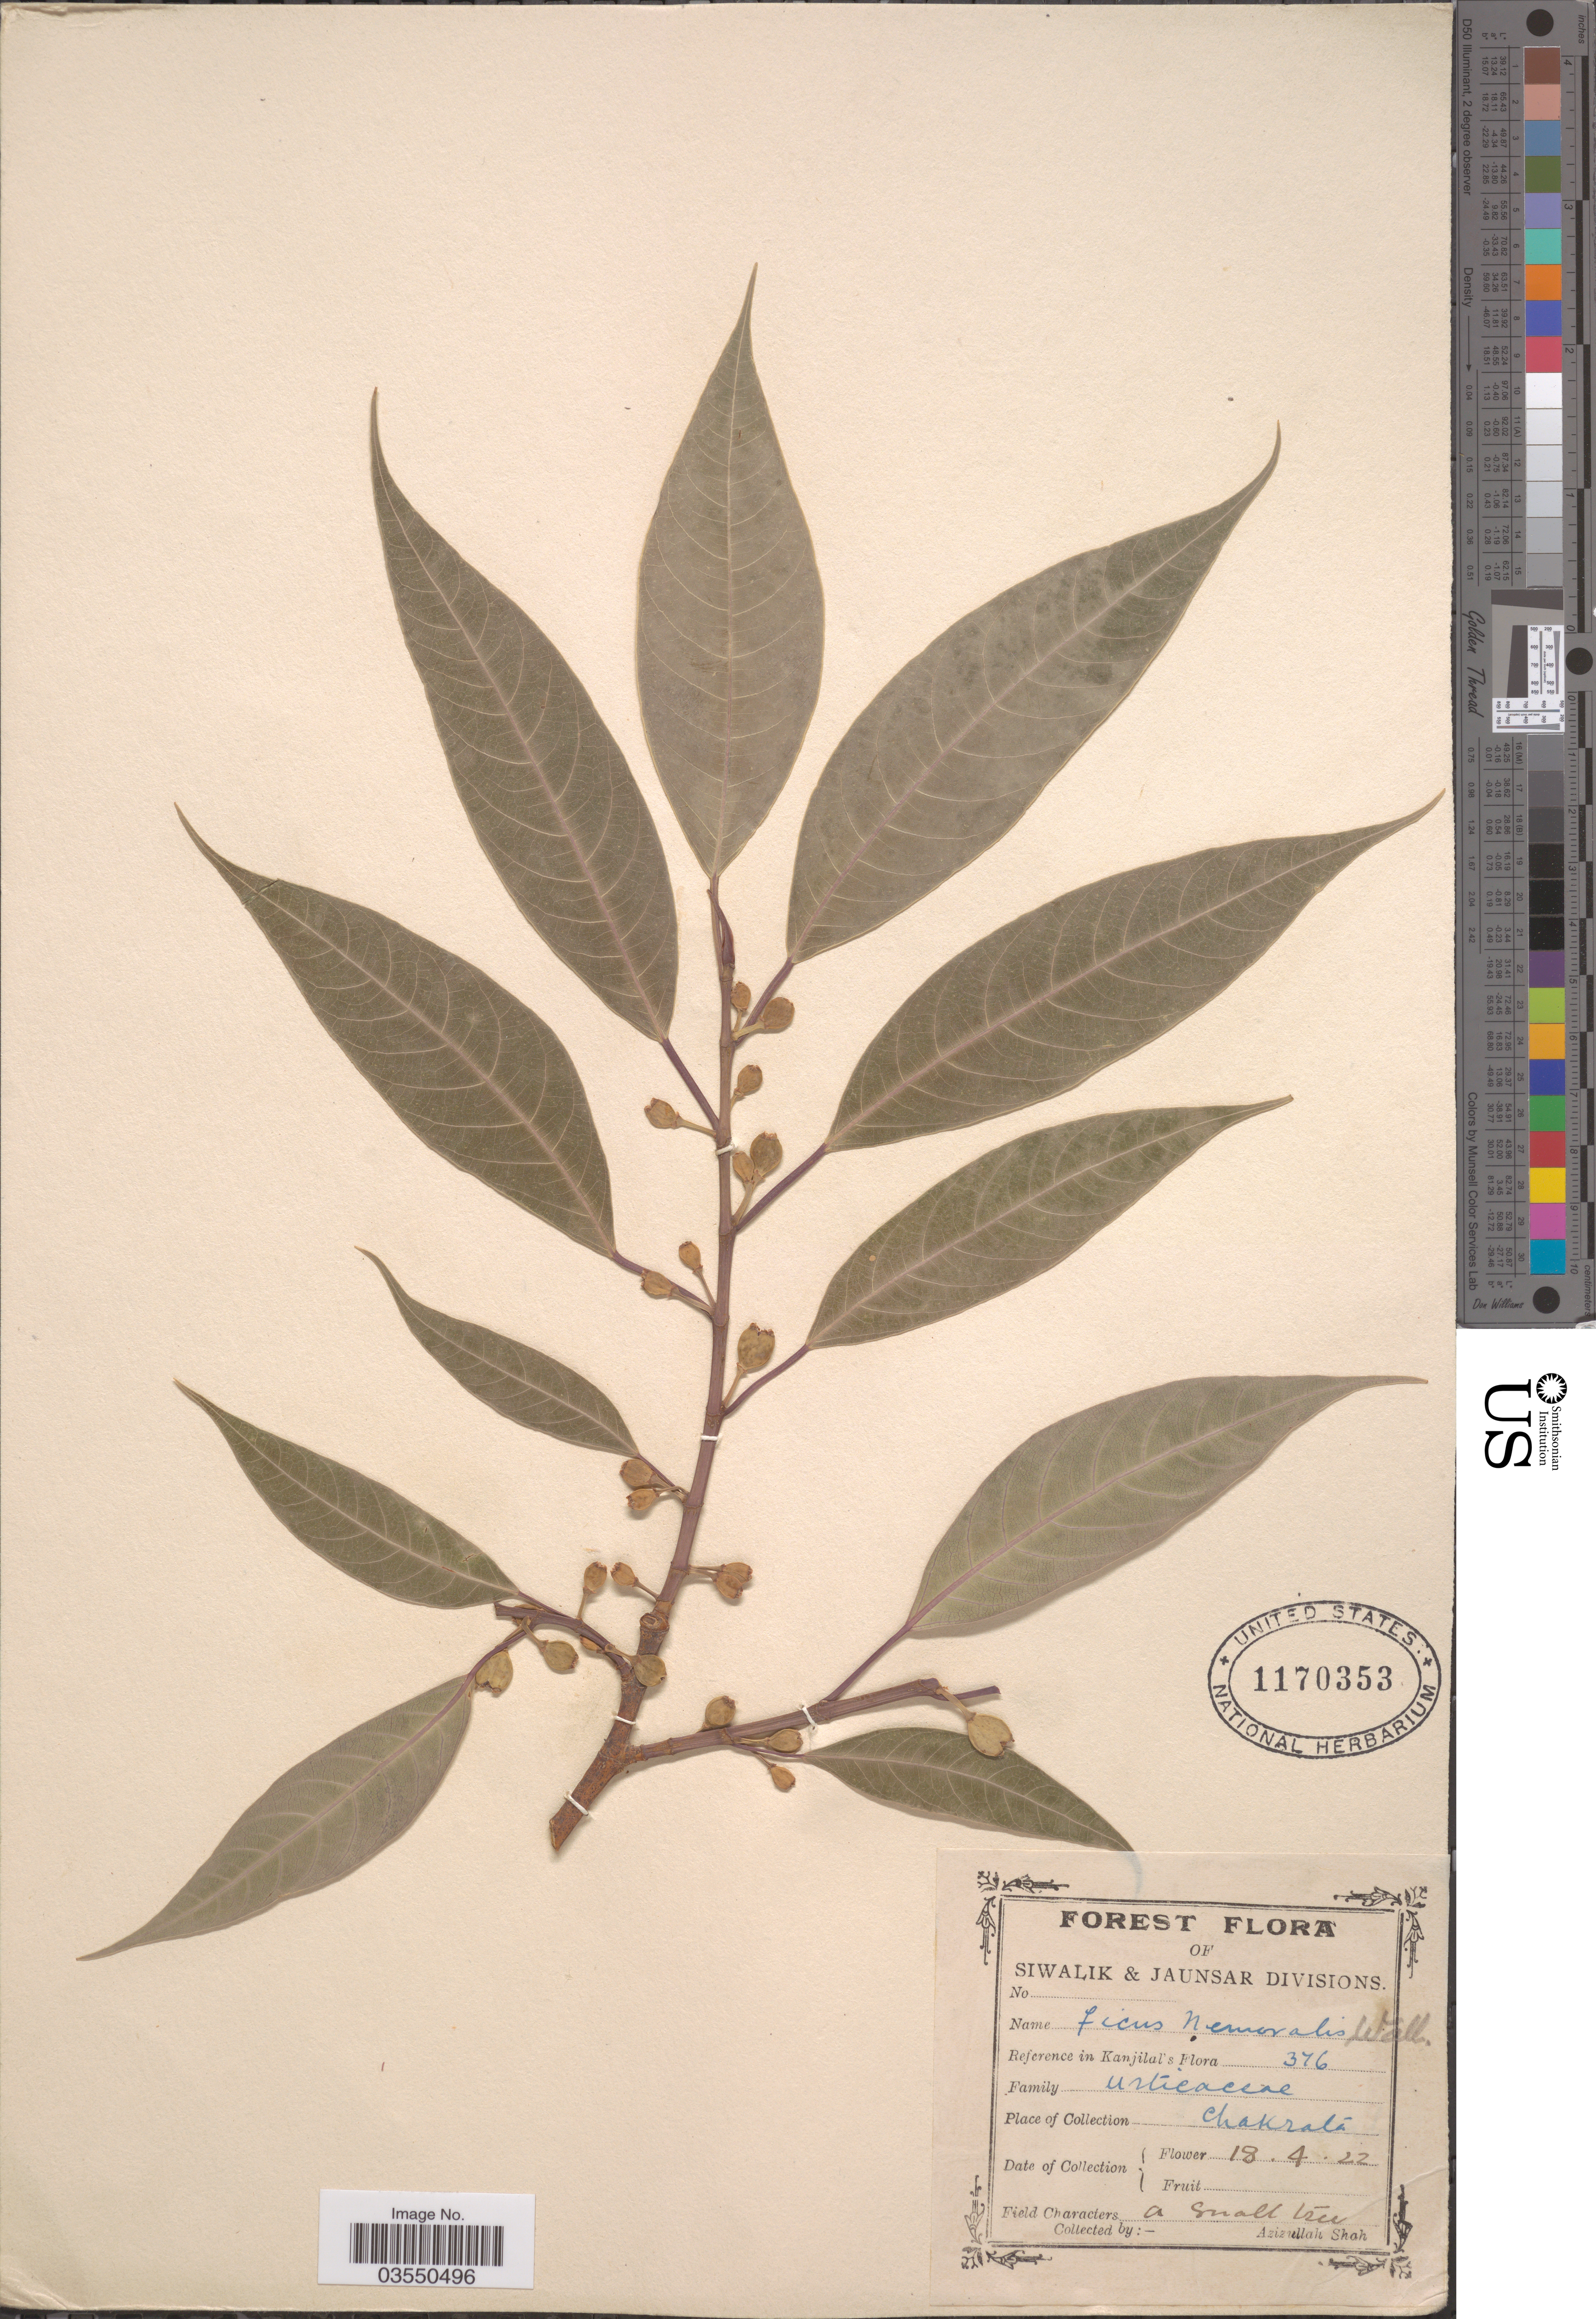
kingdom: Plantae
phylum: Tracheophyta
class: Magnoliopsida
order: Rosales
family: Moraceae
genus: Ficus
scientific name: Ficus neriifolia var. nemoralis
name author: (Wall. ex Miq.) Corner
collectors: A. Shah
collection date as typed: Transcribed d/m/y: 18/4/22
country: India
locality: Siwalik & Jaunsar Divisions. Chakrata.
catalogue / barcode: US 1170353